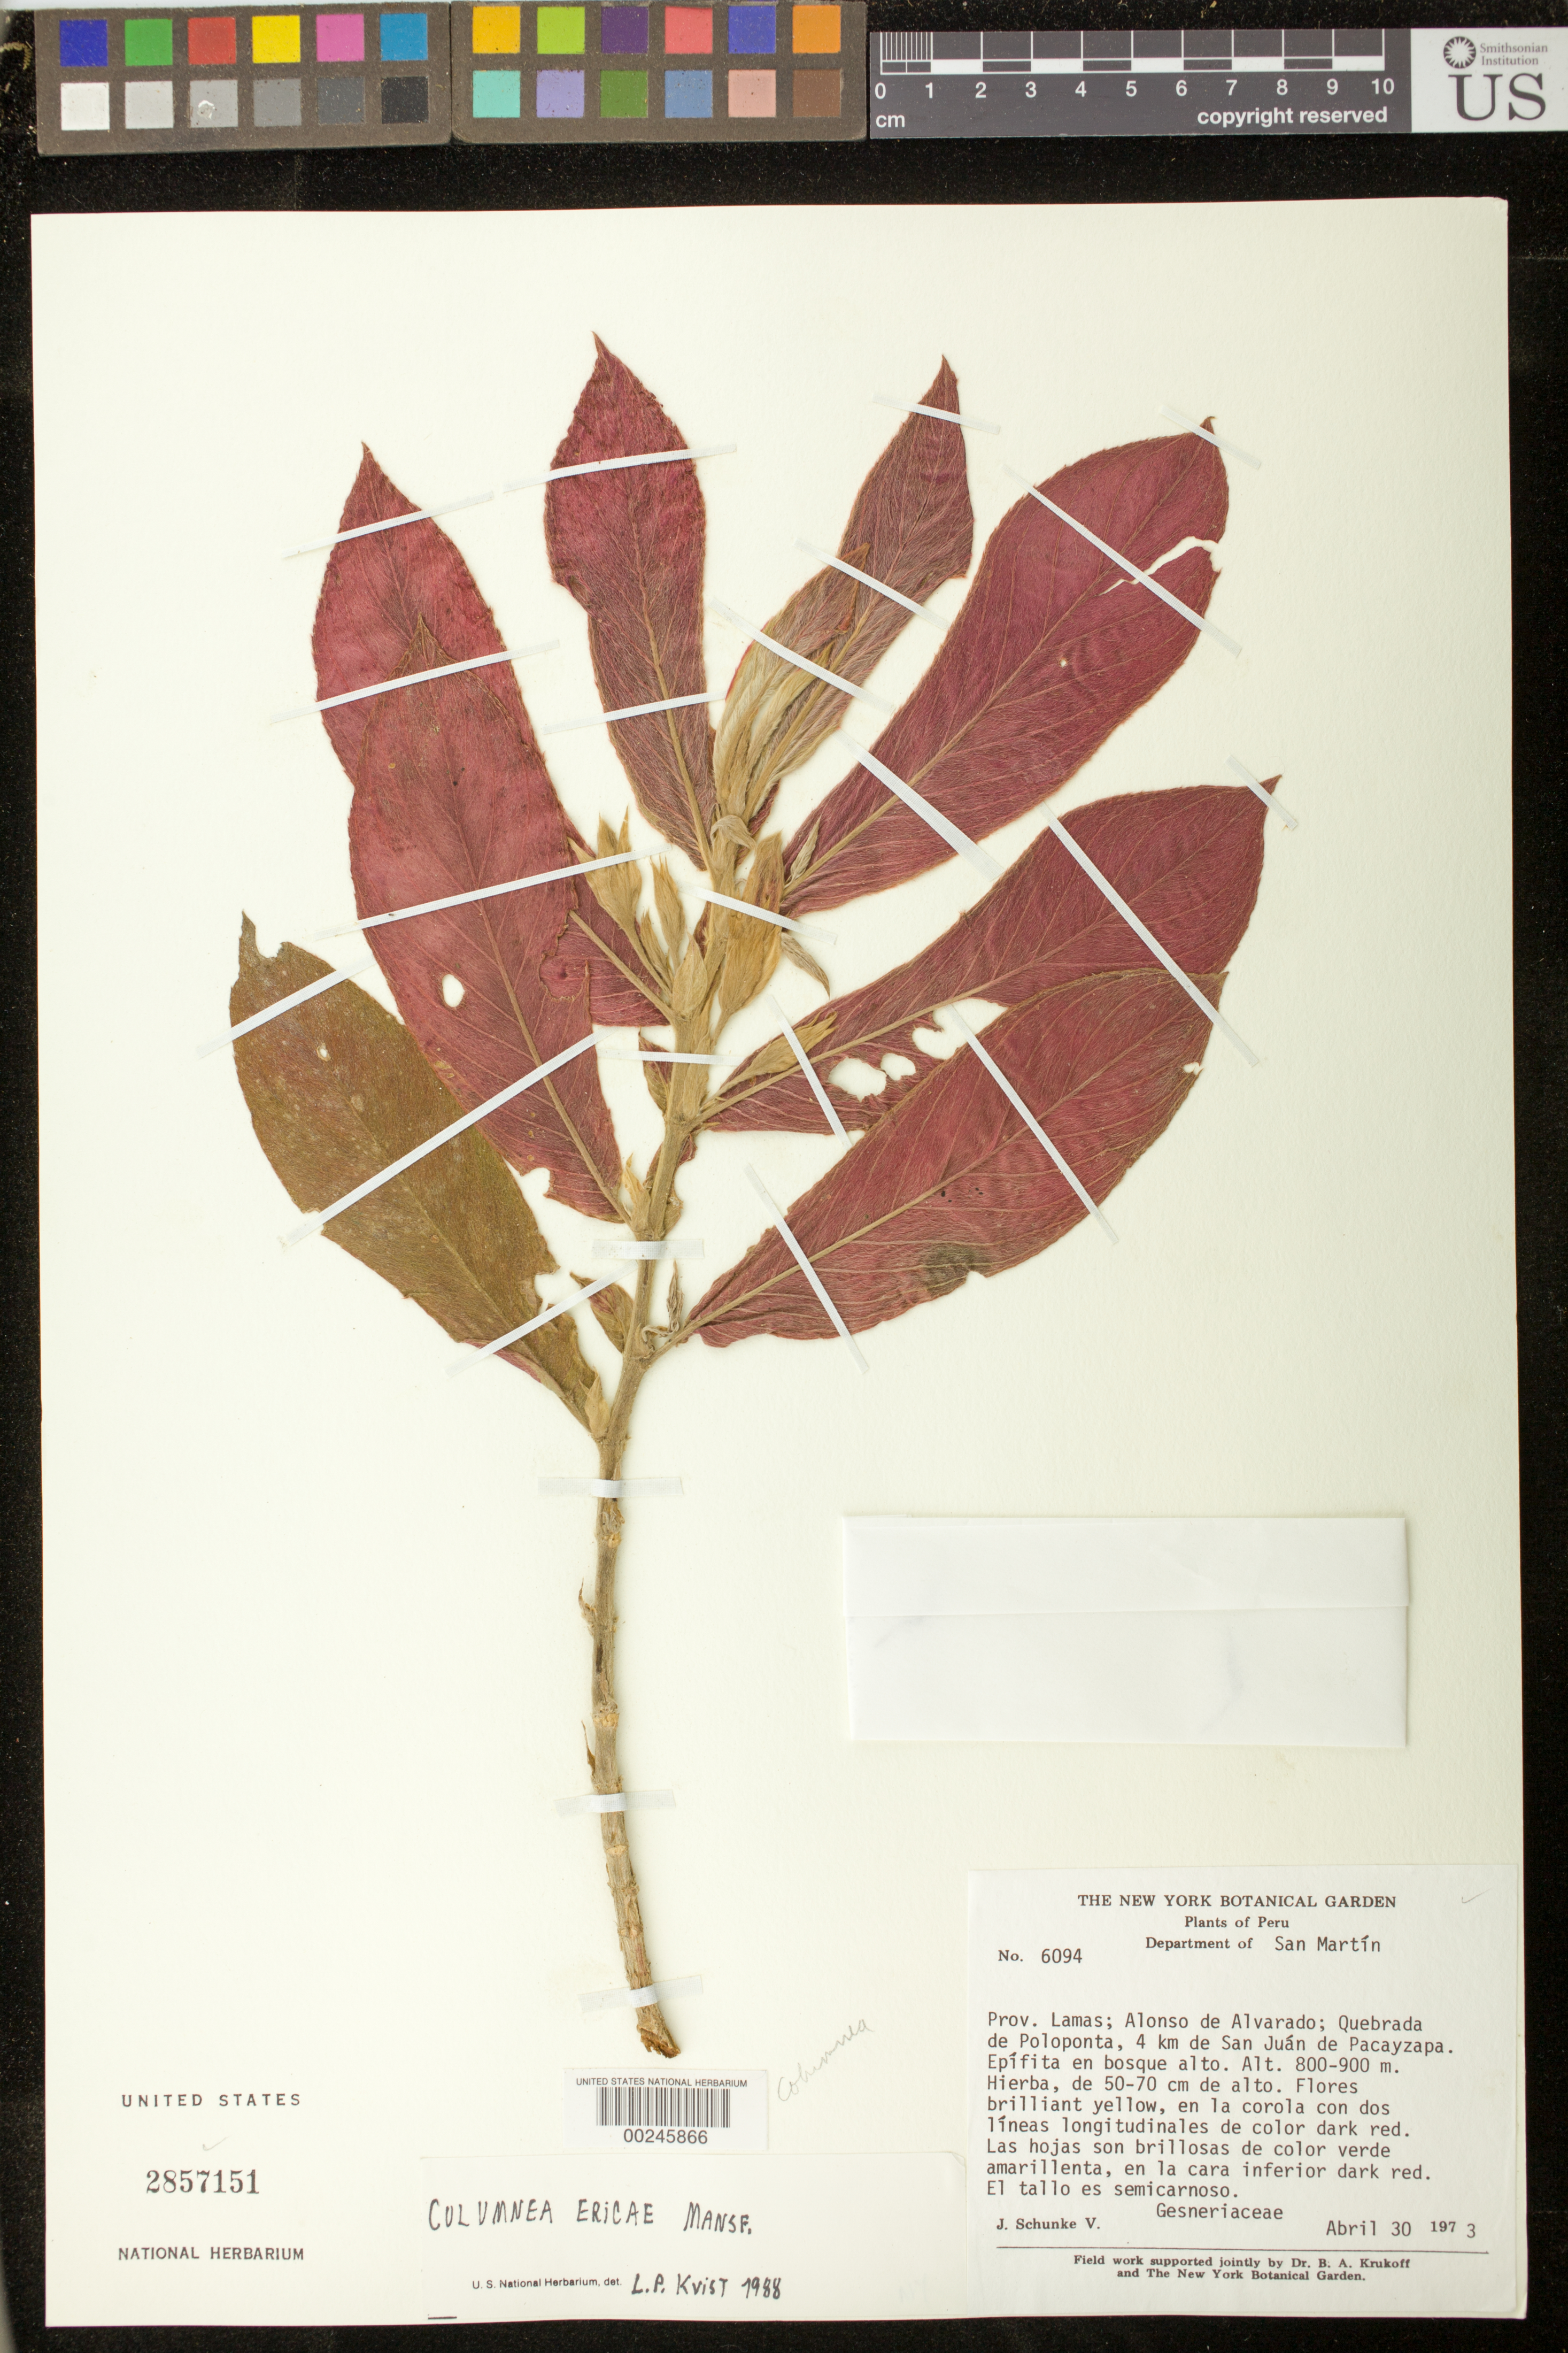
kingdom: Plantae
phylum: Tracheophyta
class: Magnoliopsida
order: Lamiales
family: Gesneriaceae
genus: Columnea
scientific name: Columnea ericae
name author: Mansf.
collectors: J. Schunke Vigo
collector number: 6094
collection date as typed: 30 Apr 1973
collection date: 1973-04-30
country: Peru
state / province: San Martín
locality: Prov. Lamas; Alsonso de Alvarado, Quebrada de Poloponta, 4 km de San Juan de Pacayzapa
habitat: Epiphyte in tall forest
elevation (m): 800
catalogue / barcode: US 2857151